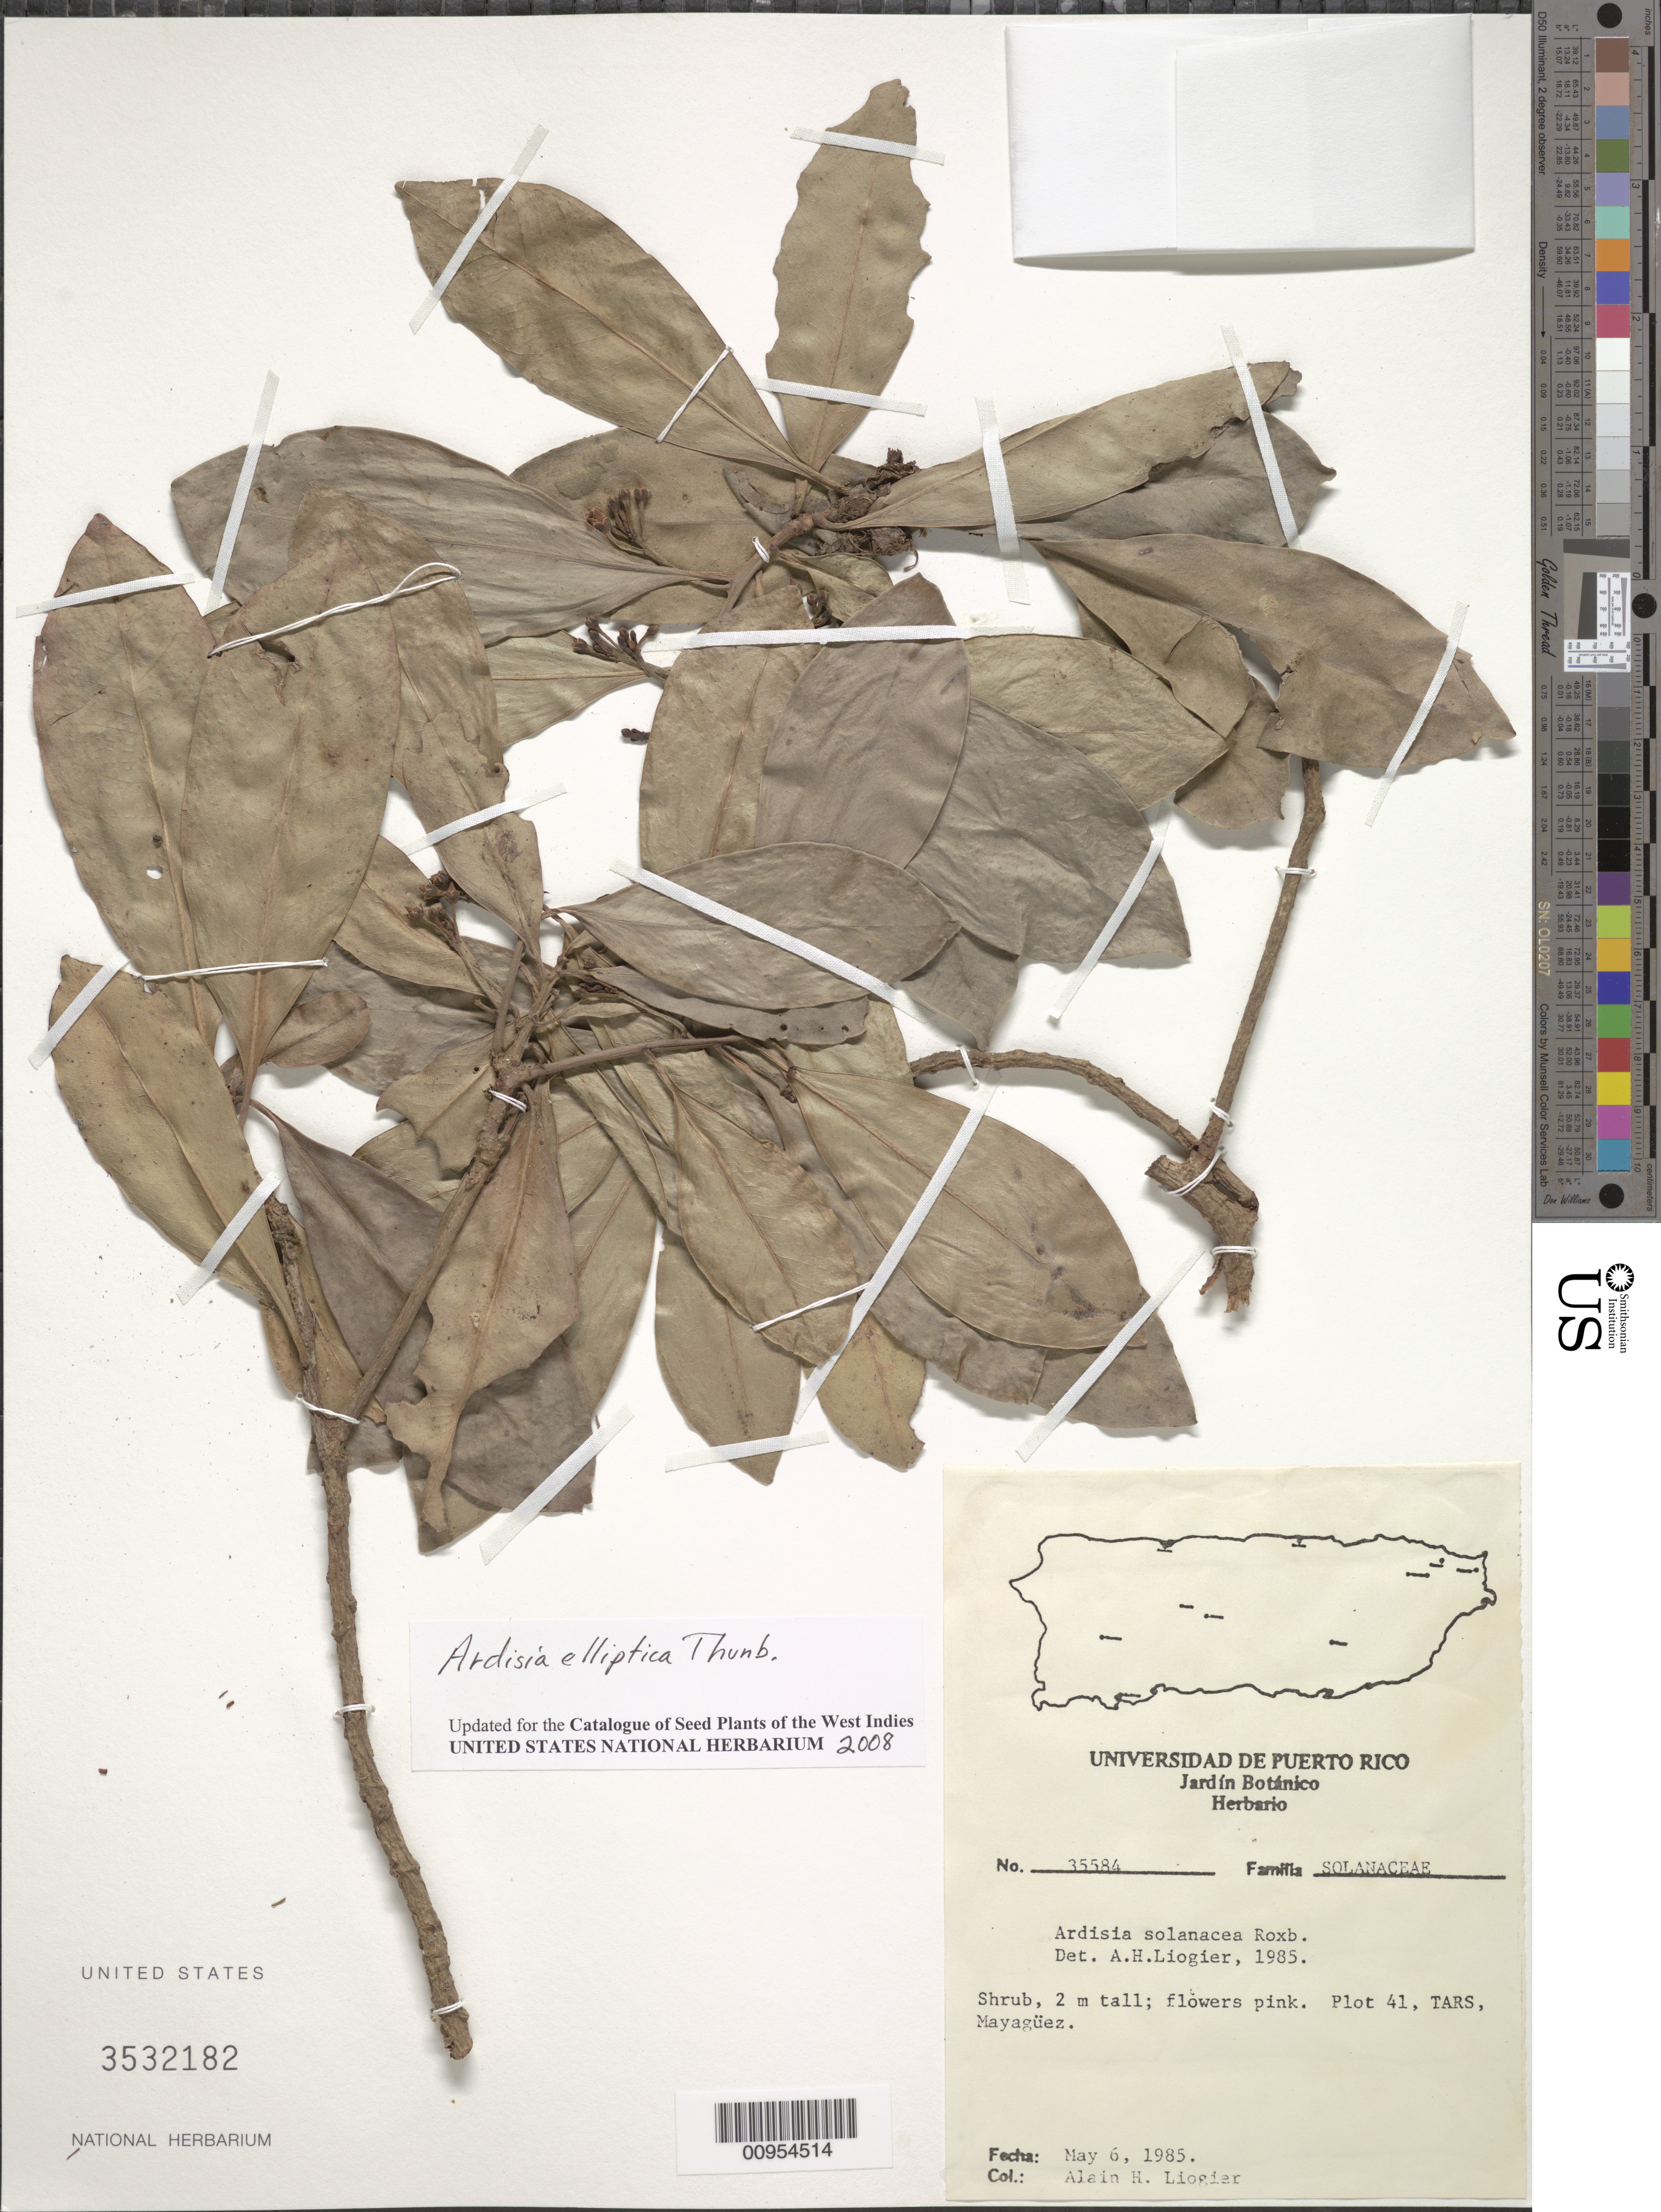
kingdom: Plantae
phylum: Tracheophyta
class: Magnoliopsida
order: Ericales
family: Primulaceae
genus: Ardisia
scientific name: Ardisia elliptica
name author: Thunb.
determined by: Liogier, Alain H.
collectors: A. H. Liogier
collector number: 35584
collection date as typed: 06 May 1985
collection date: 1985-05-06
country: Puerto Rico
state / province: Mayagüez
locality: TARS, Plot 41, Mayagüez.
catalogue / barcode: US 3532182